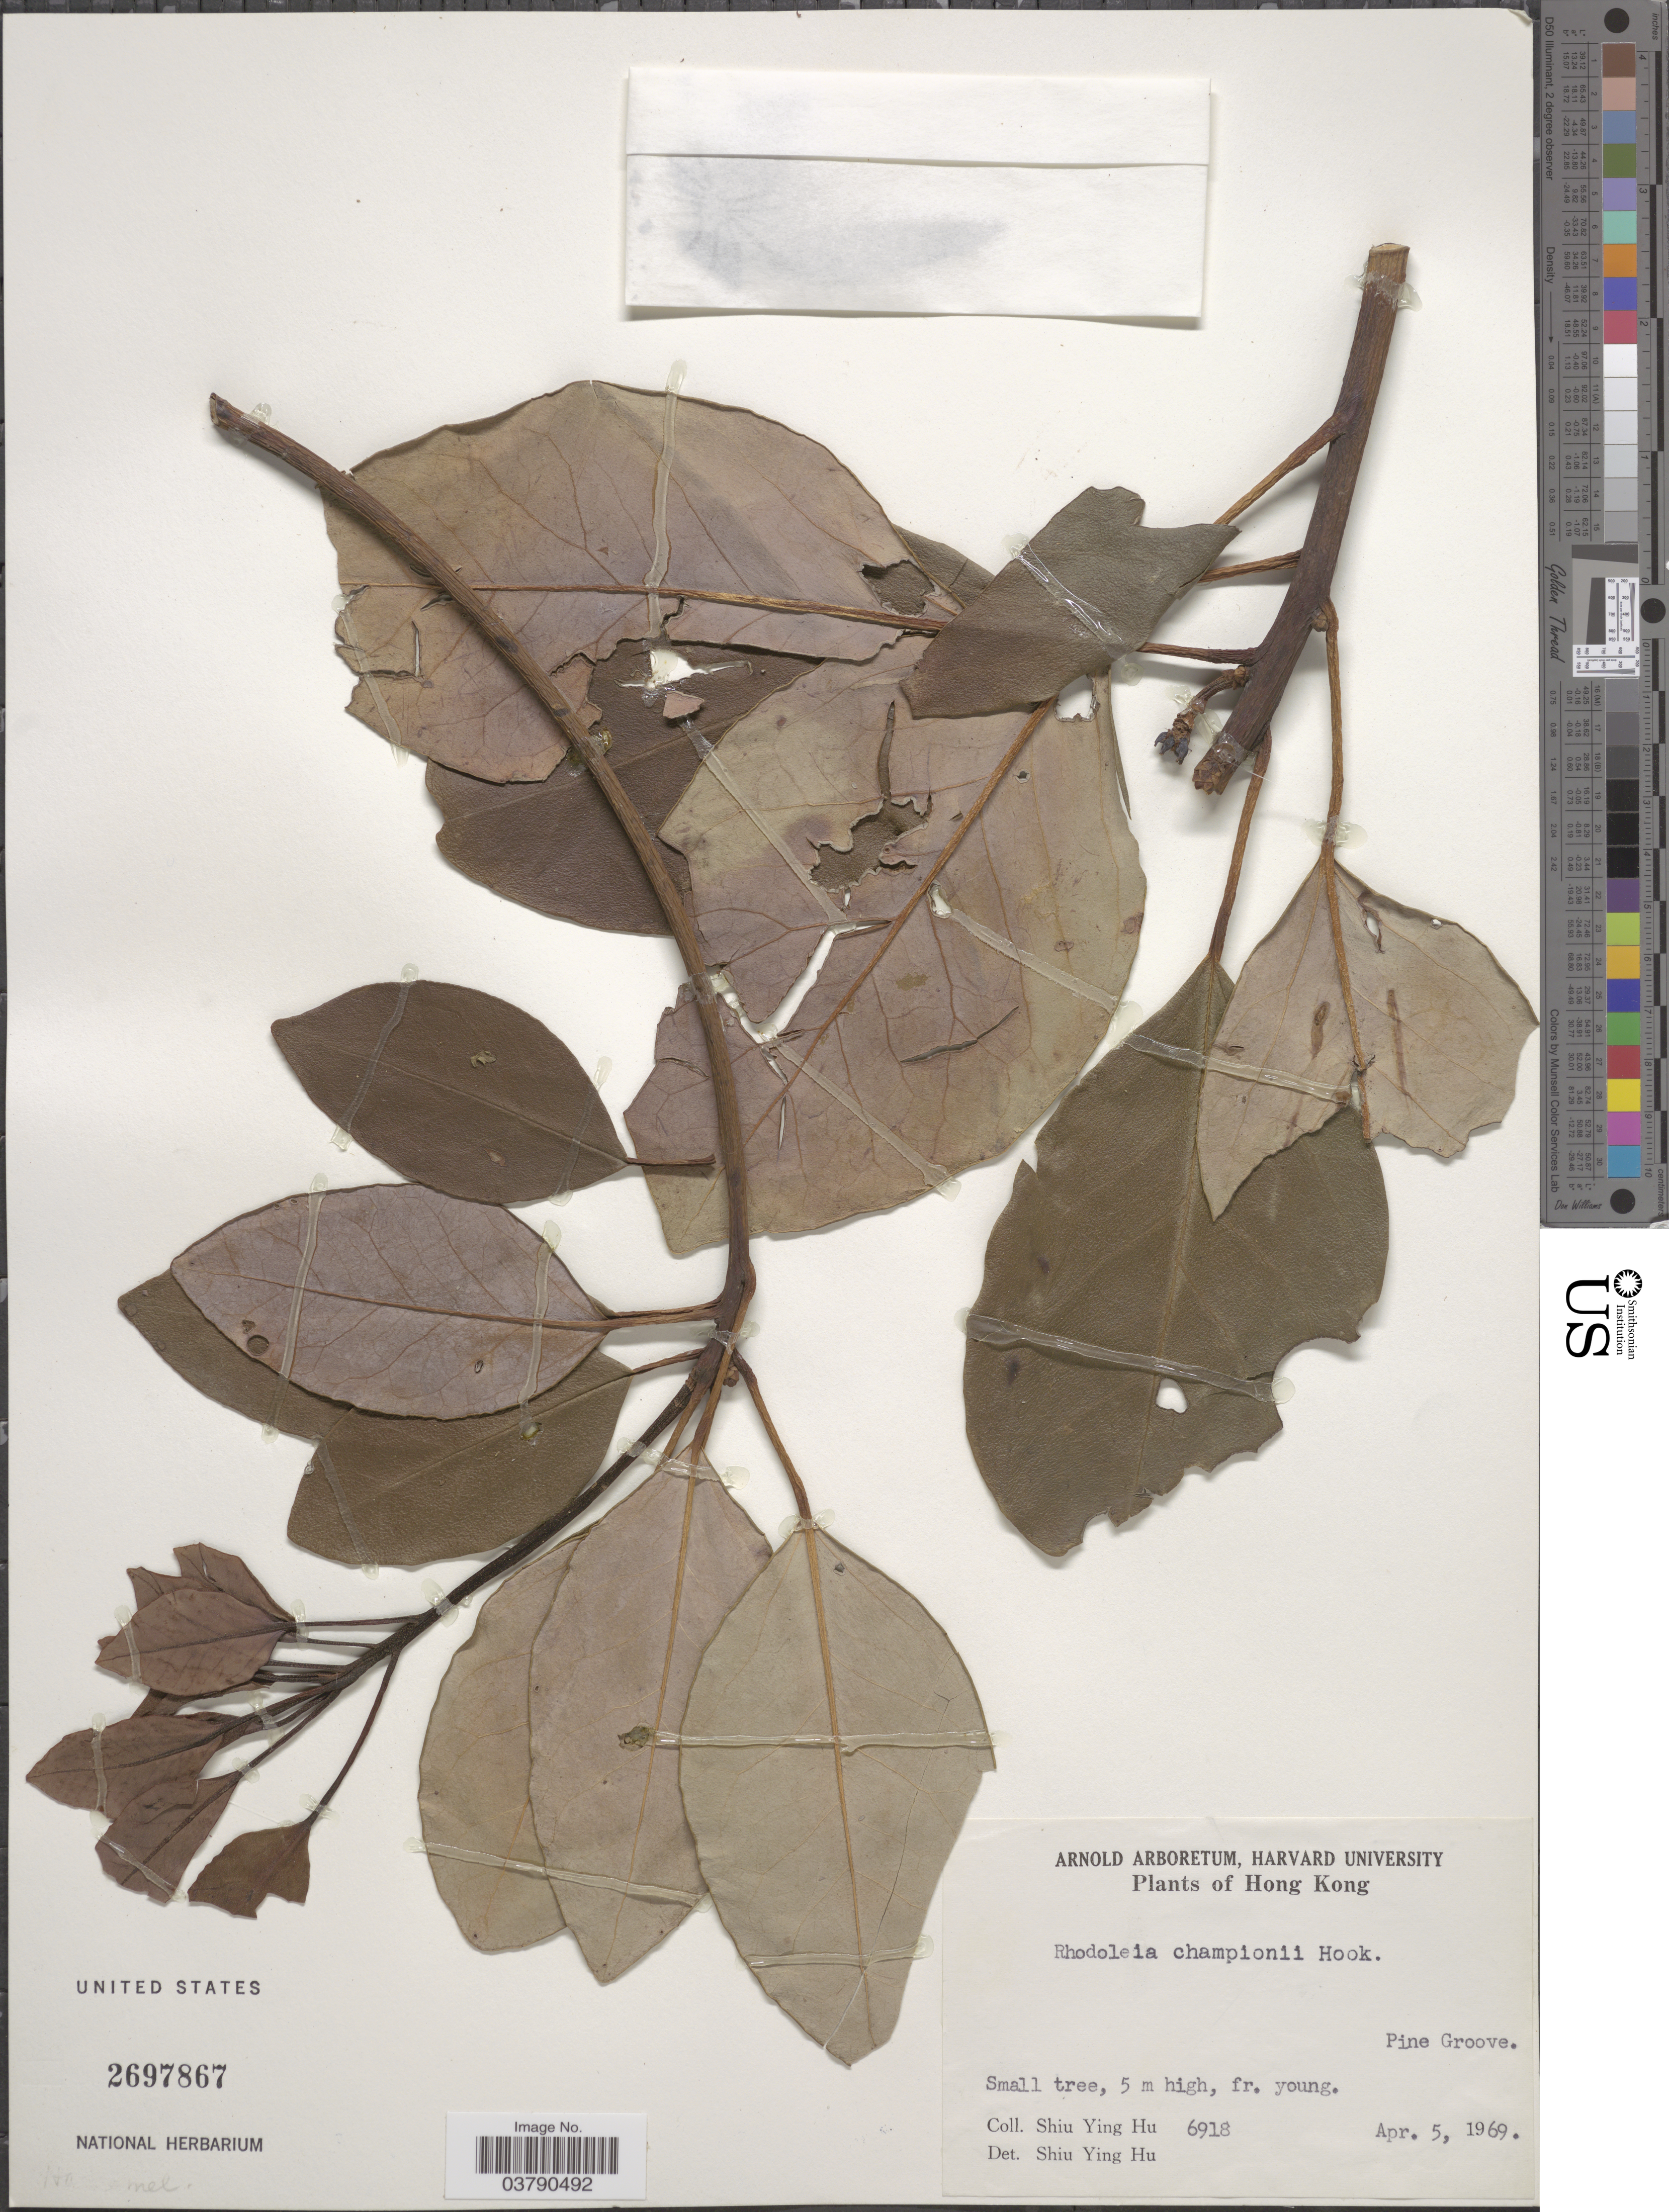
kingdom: Plantae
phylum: Tracheophyta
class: Magnoliopsida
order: Saxifragales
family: Hamamelidaceae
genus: Rhodoleia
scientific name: Rhodoleia championii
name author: Hook. f.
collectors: S. Y. Hu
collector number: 6918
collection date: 1969-04-05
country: China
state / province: Hong Kong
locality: Pine Groove.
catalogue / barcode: US 2697867